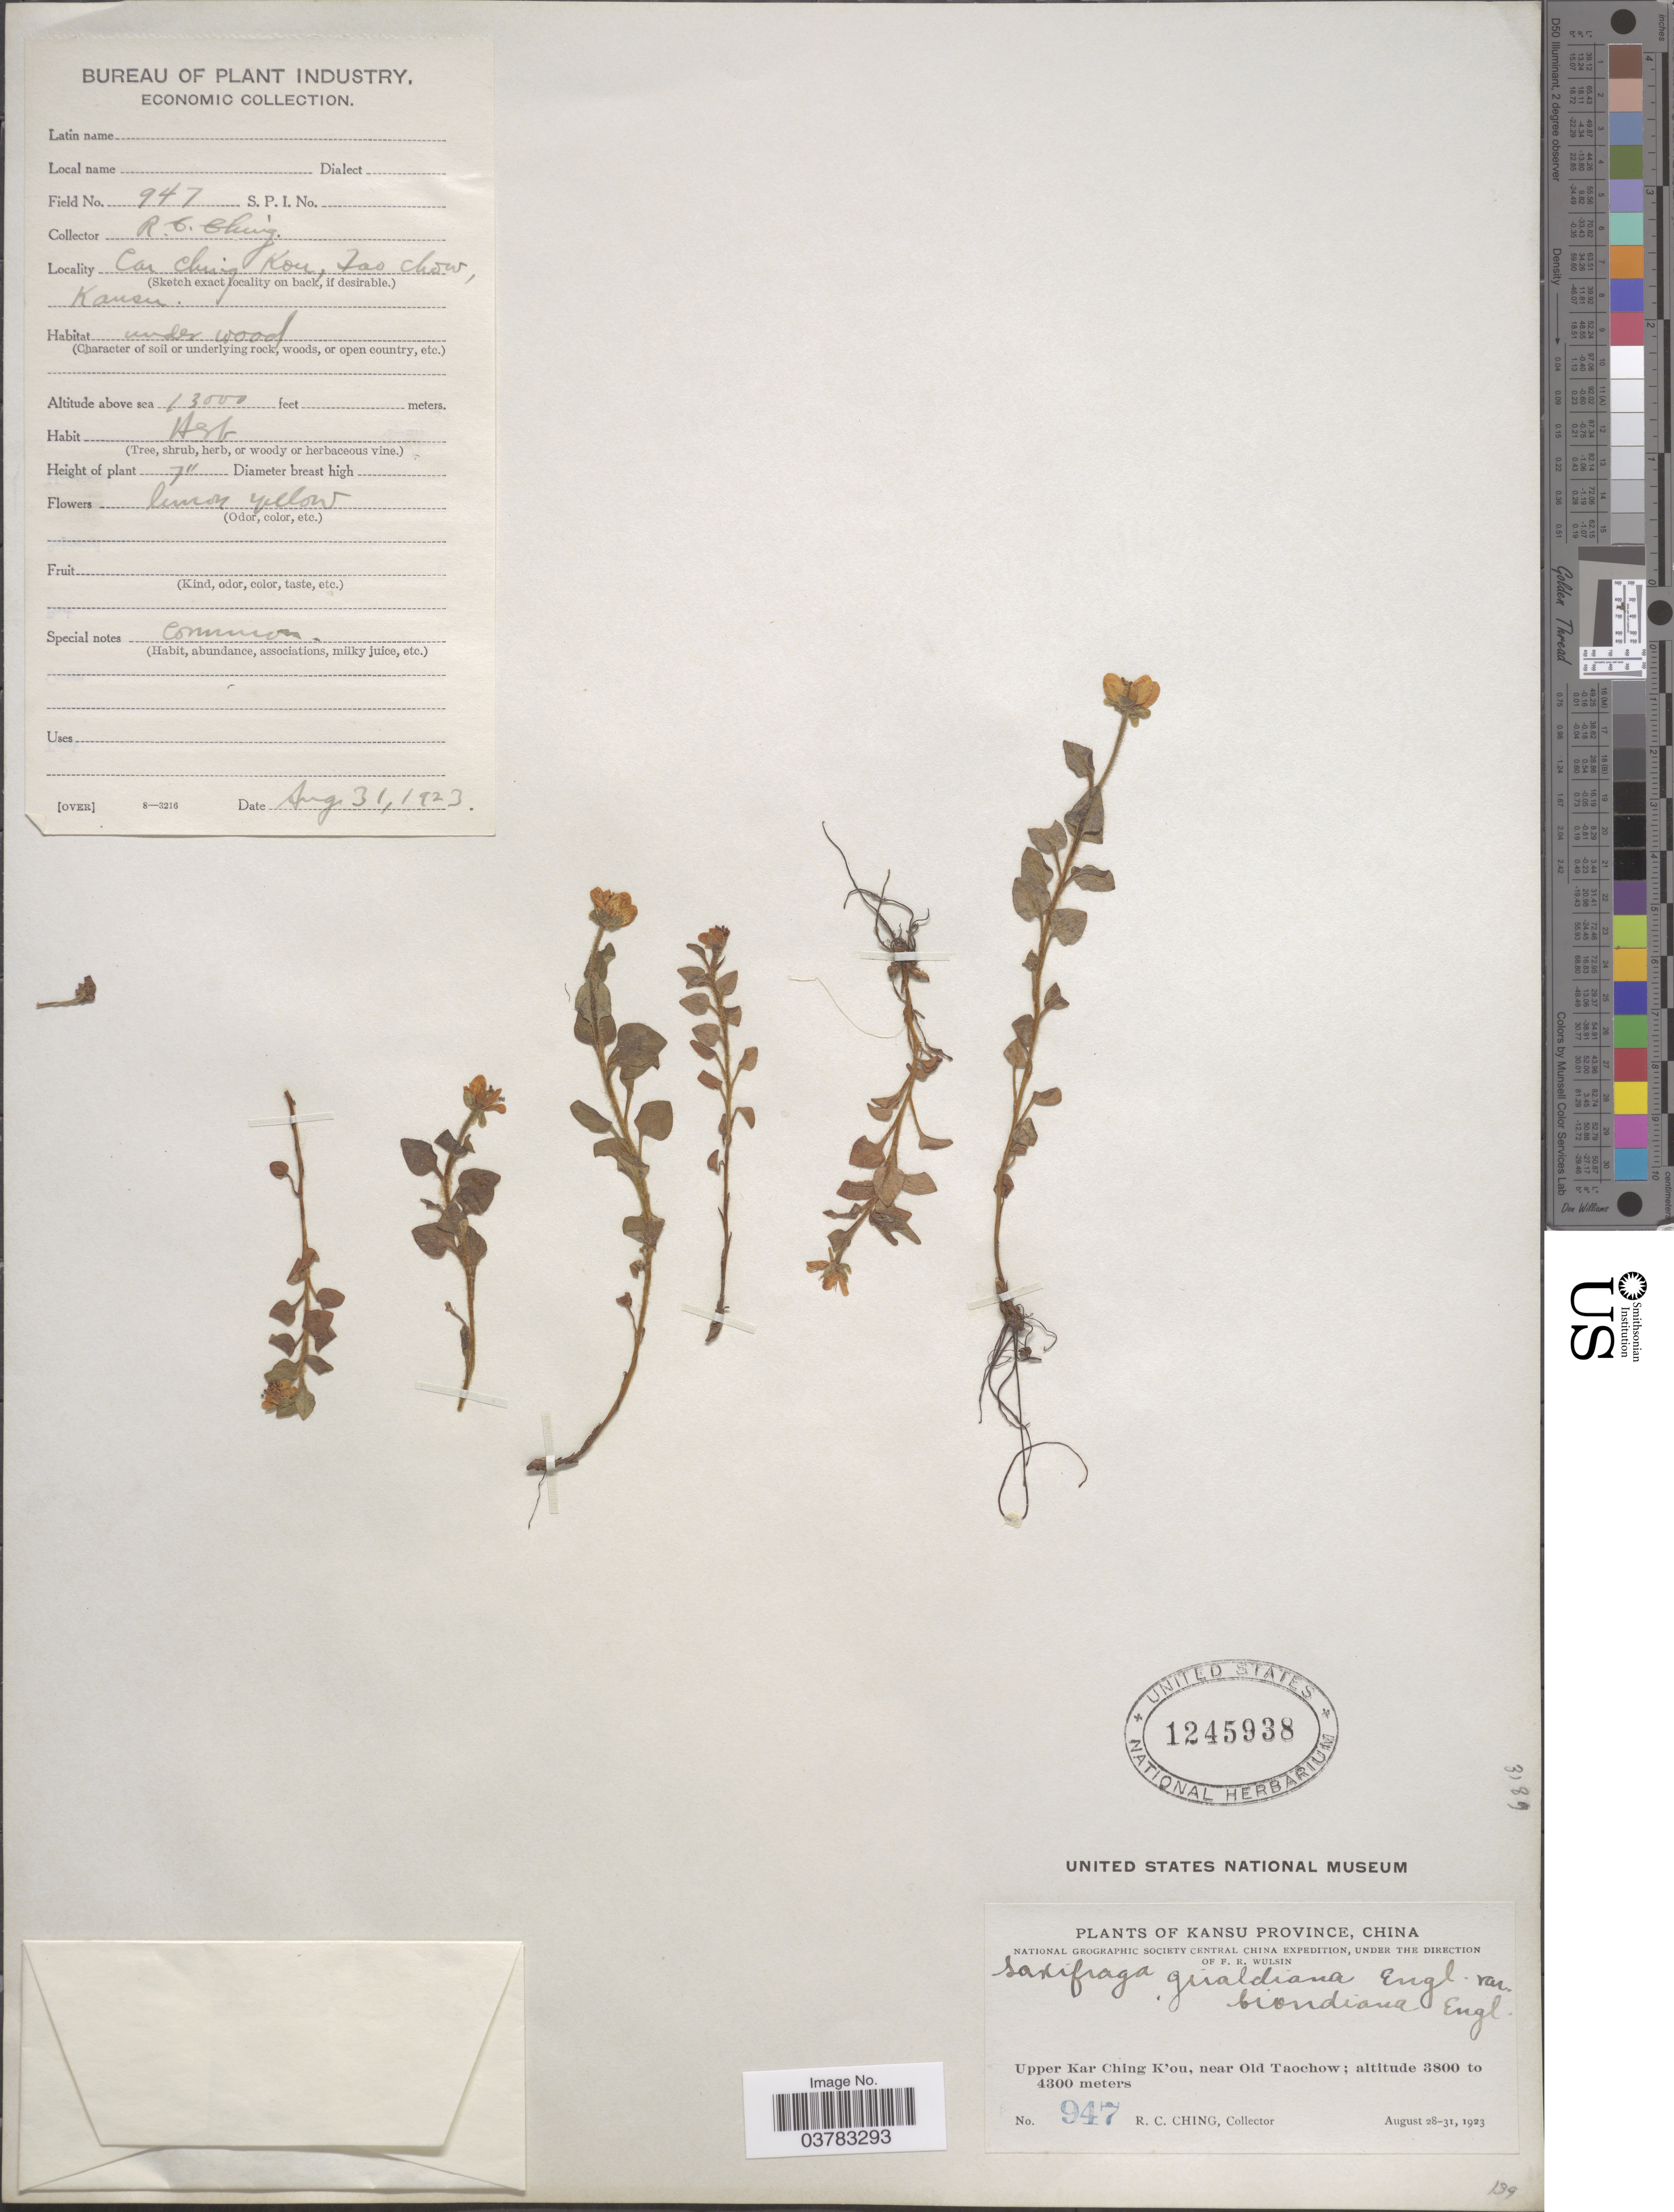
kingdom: Plantae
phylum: Tracheophyta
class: Magnoliopsida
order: Saxifragales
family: Saxifragaceae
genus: Saxifraga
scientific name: Saxifraga giraldiana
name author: Engl.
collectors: R. C. Ching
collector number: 947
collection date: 1923-08-31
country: China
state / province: Gansu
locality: Kansu Province. National Geographic Society Central China Expedition. Upper Kar Ching K'ou, near Old Taochow.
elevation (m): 3962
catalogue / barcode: US 1245938